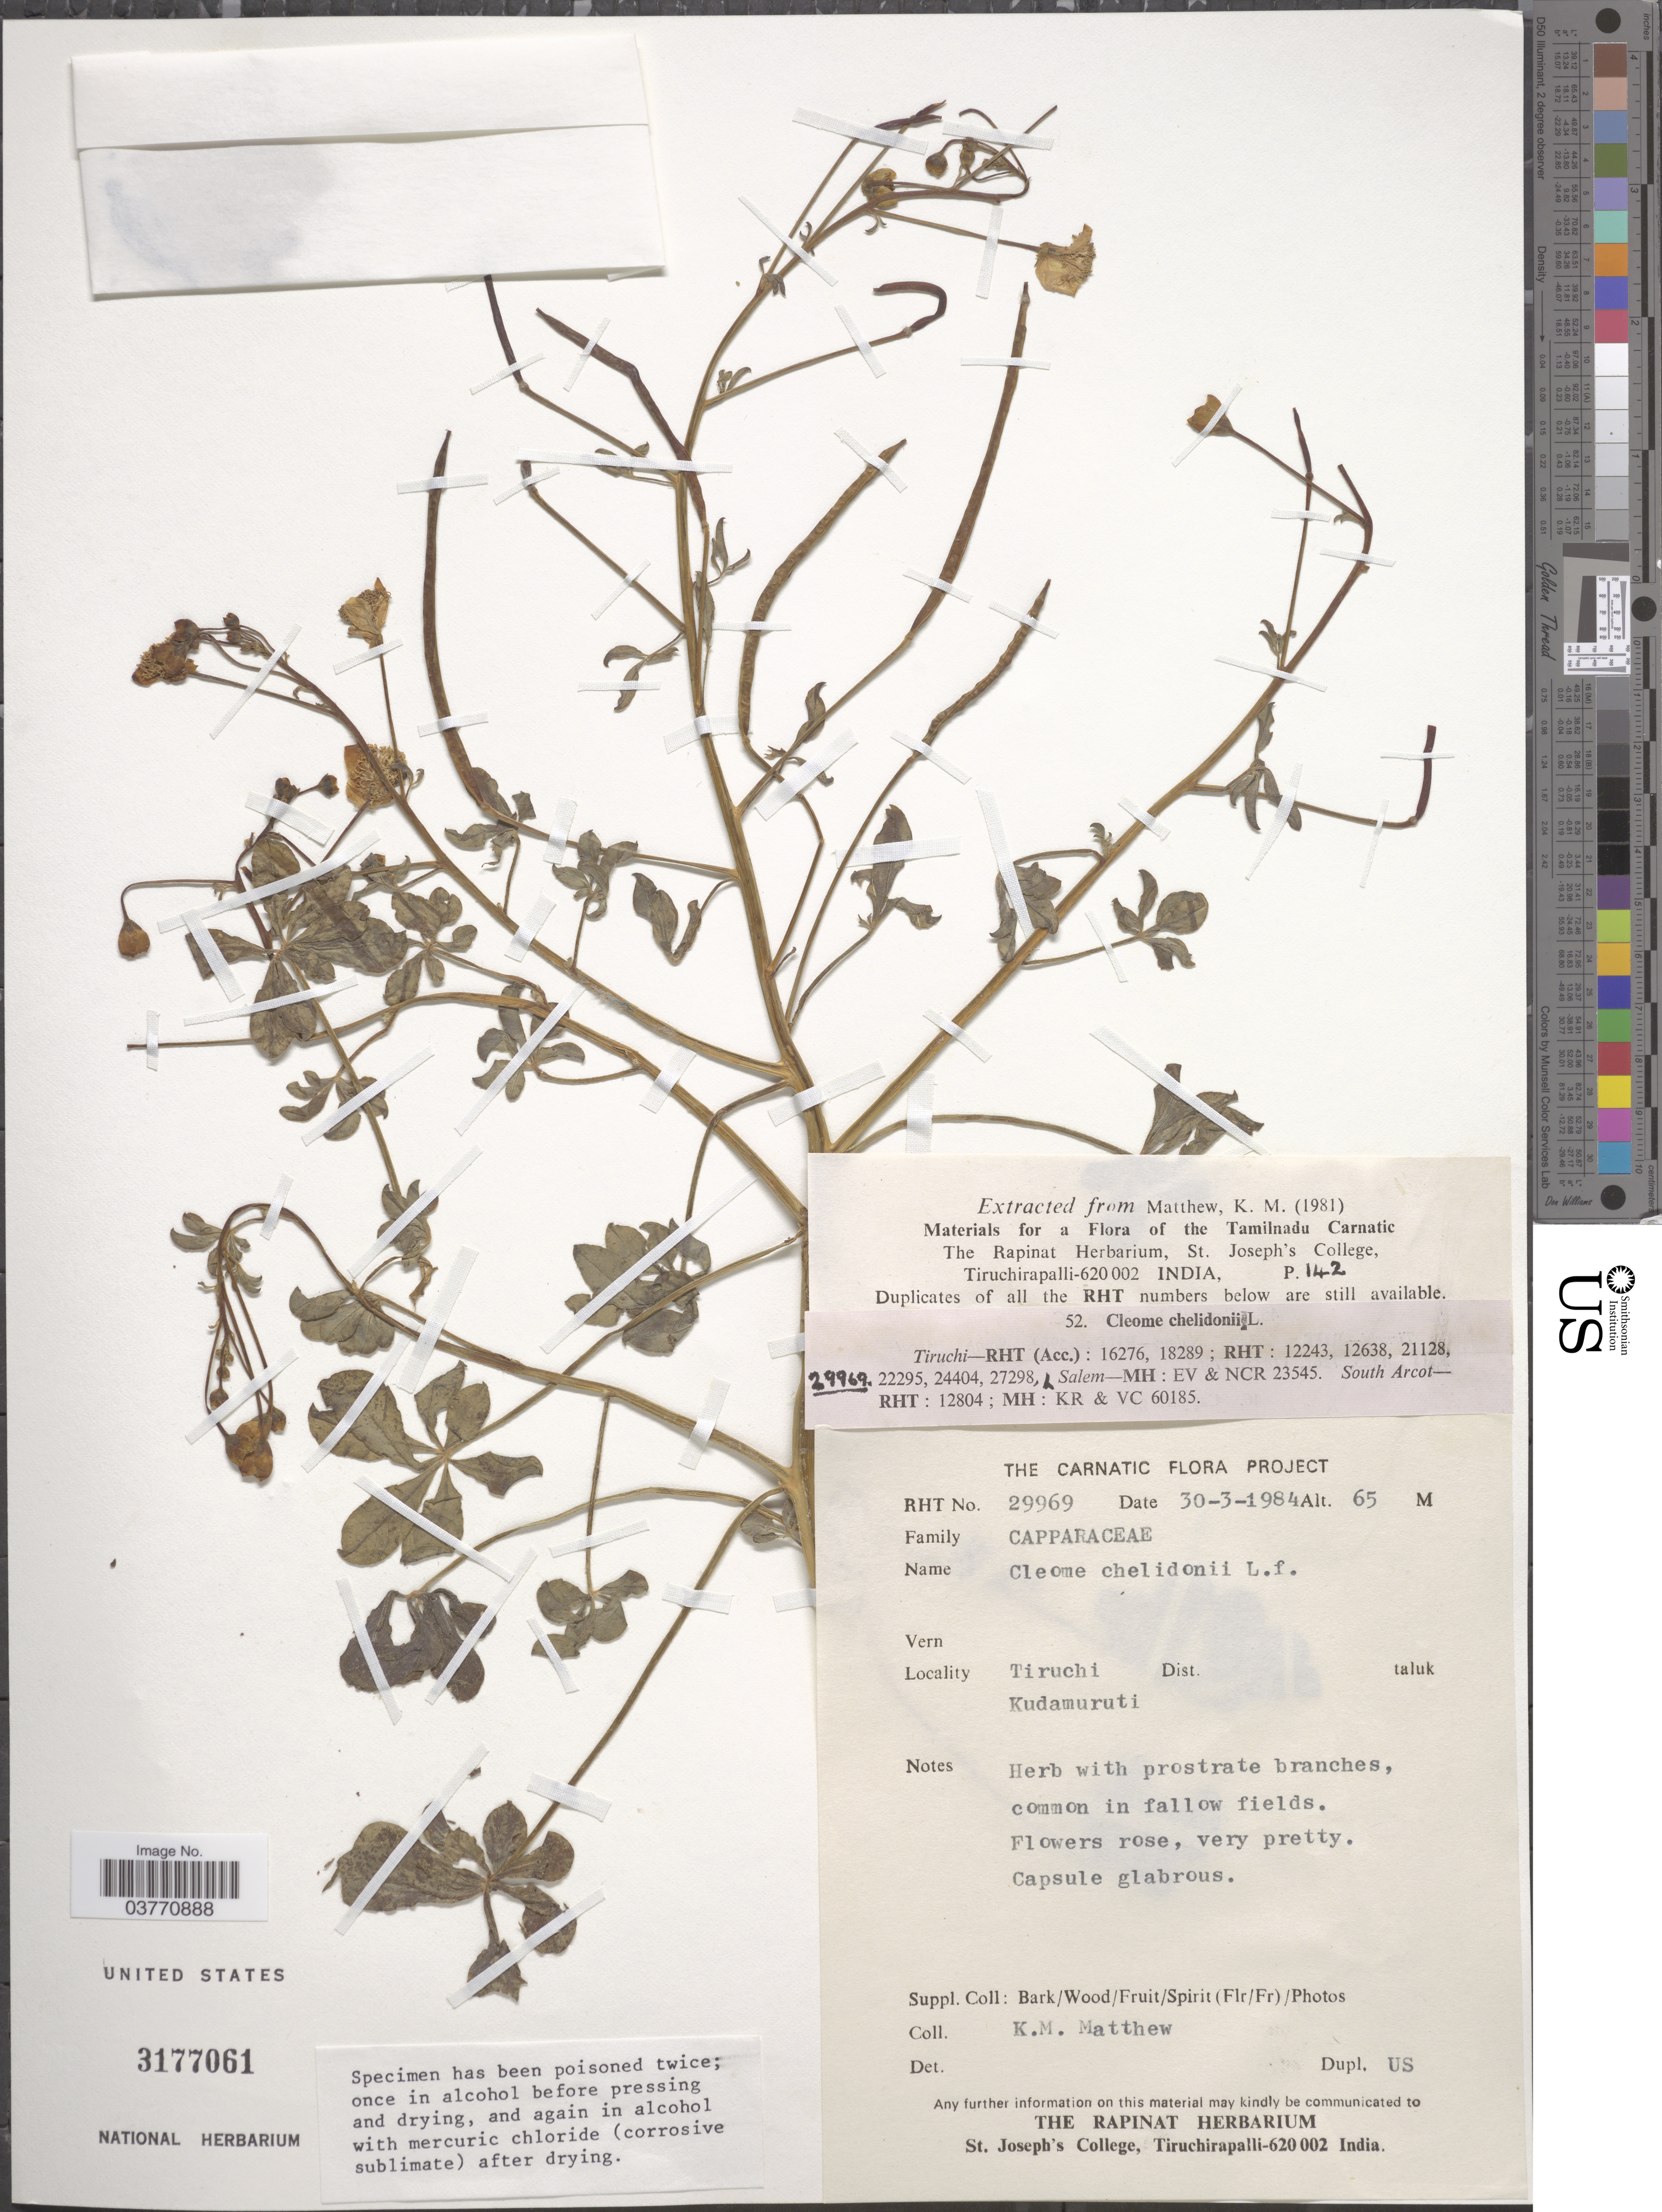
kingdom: Plantae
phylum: Tracheophyta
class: Magnoliopsida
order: Brassicales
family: Cleomaceae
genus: Corynandra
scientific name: Corynandra chelidonii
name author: (L. f.) Cochrane & Iltis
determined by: Strong, M. T., (US), Smithsonian Institution - National Museum of Natural History (UNITED STATES)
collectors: K. M. Matthew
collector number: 29969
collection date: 1984-03-30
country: India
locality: Tiruchi Dist. taluk Kudamuruti.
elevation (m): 65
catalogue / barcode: US 3177061